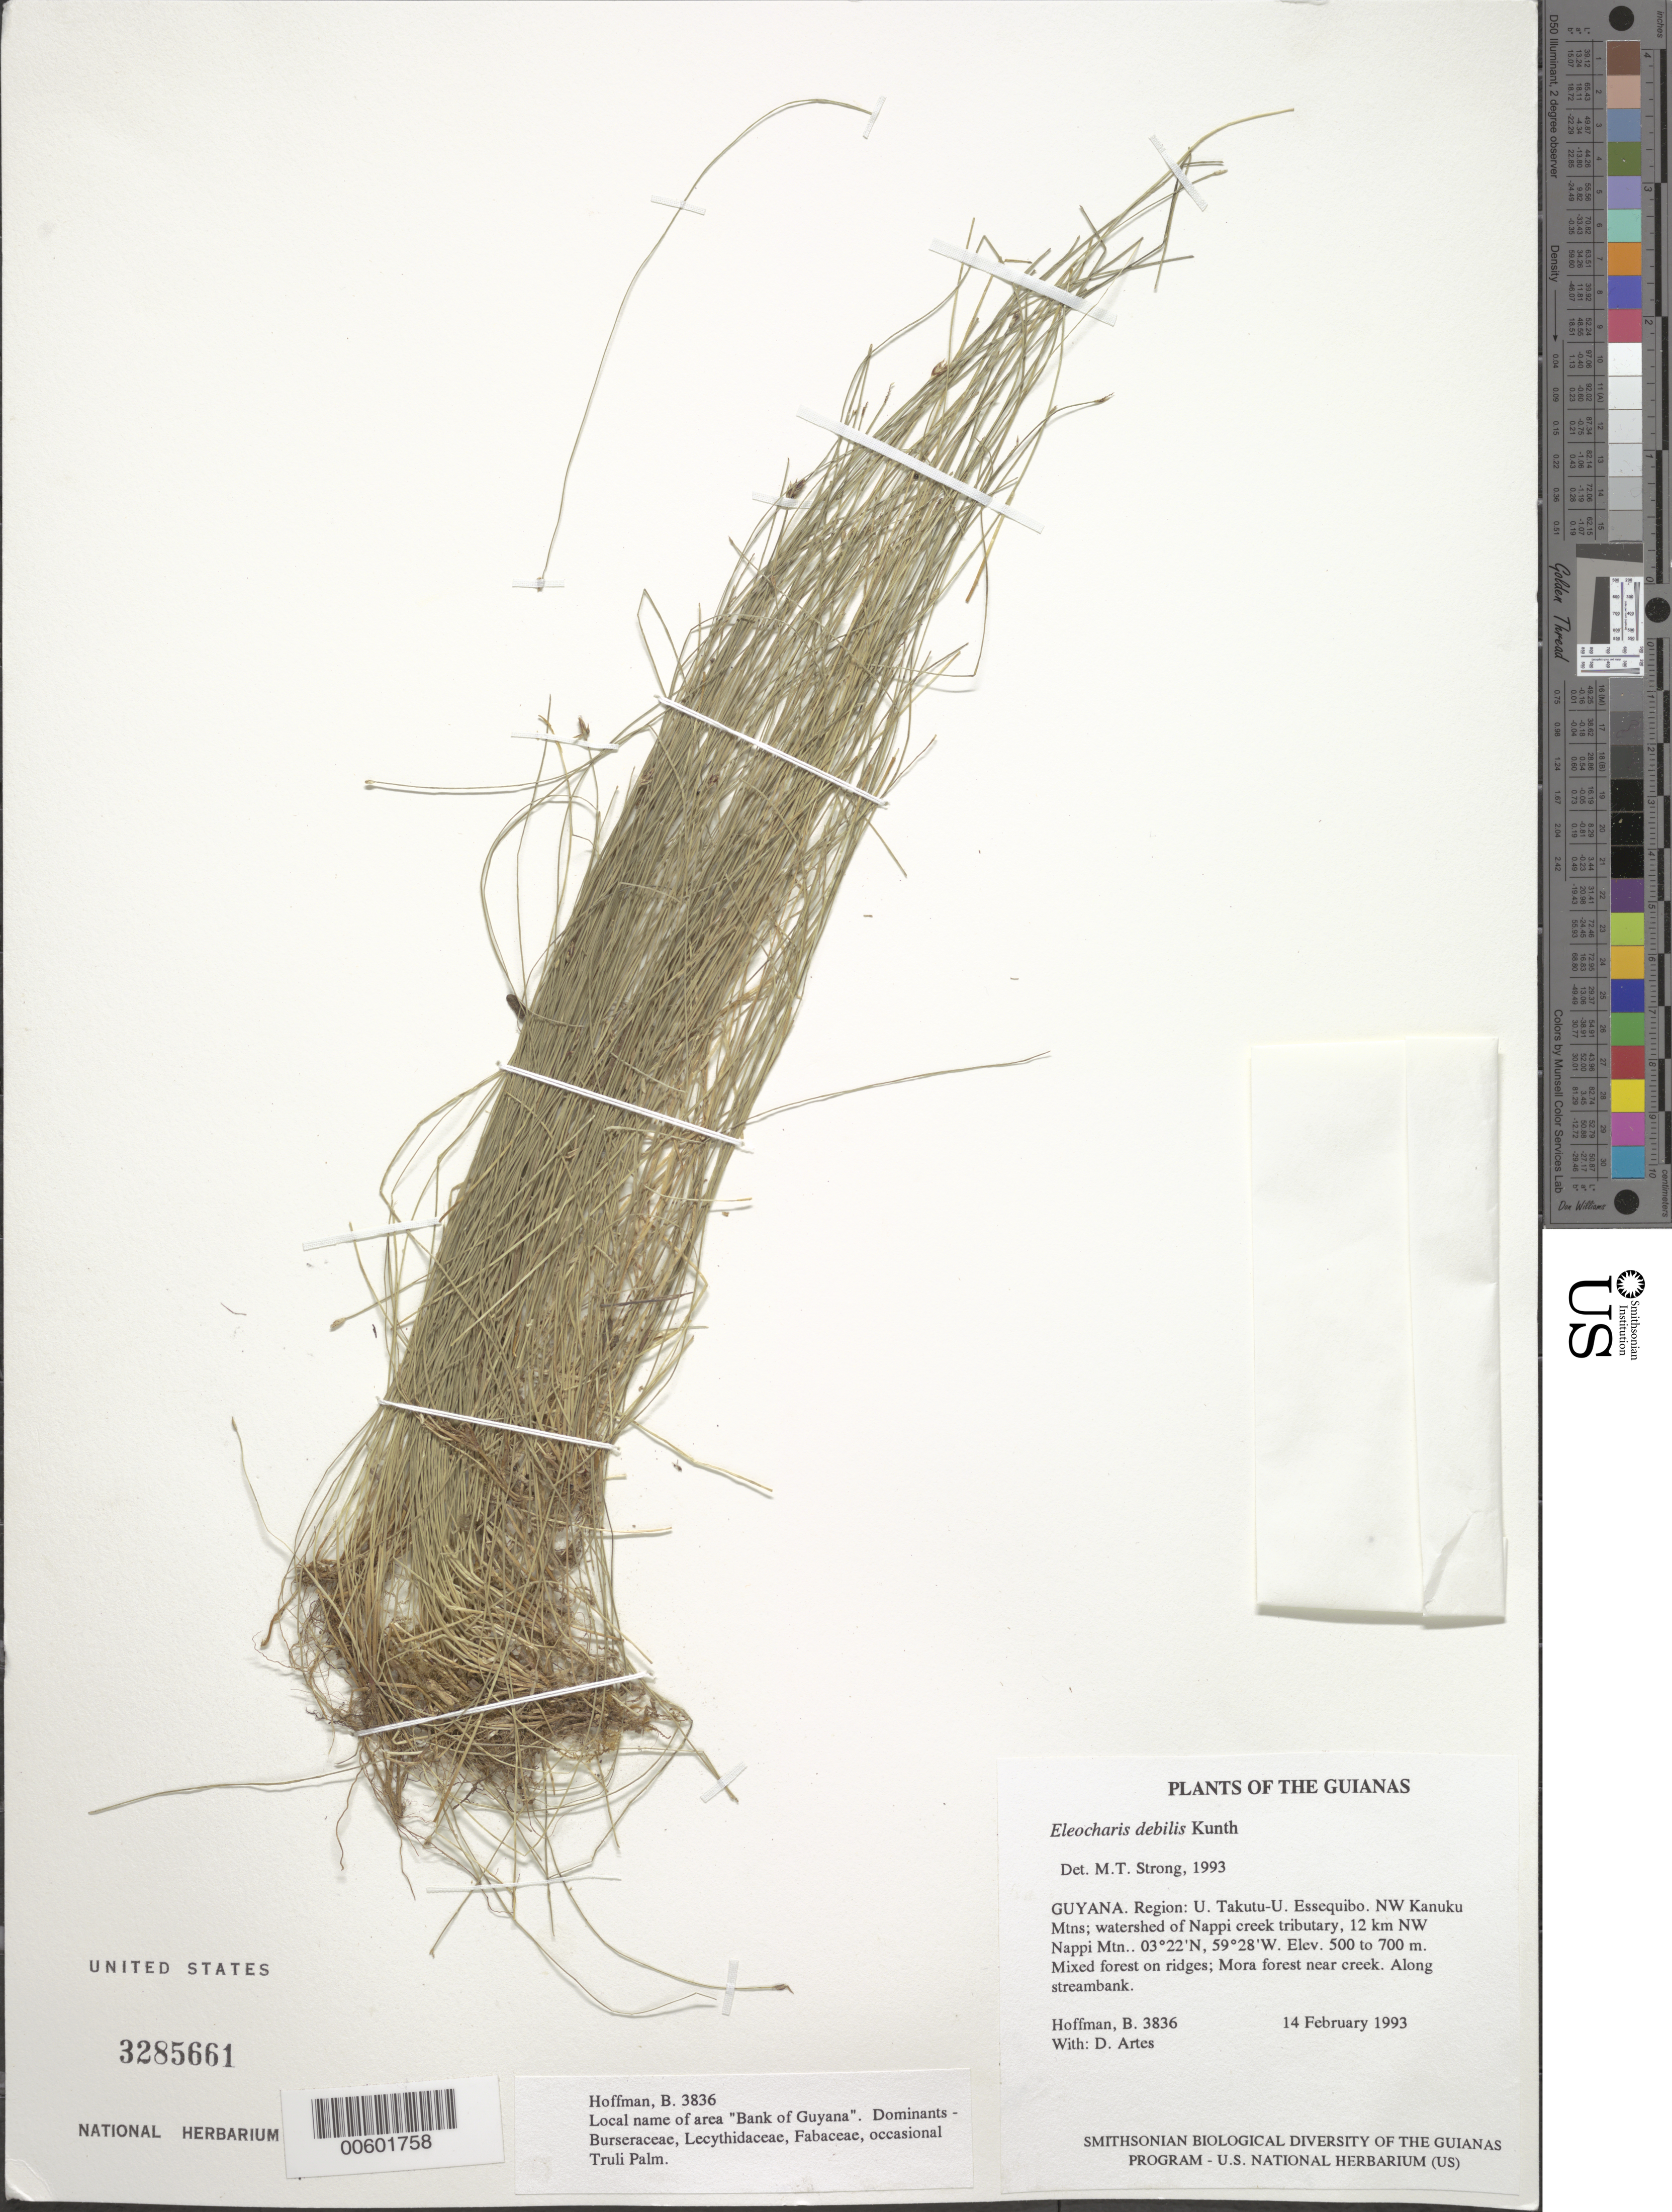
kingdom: Plantae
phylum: Tracheophyta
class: Liliopsida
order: Poales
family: Cyperaceae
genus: Eleocharis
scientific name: Eleocharis debilis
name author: Kunth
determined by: Strong, M. T., (US), Smithsonian Institution - National Museum of Natural History (UNITED STATES)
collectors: B. Hoffman & D. Artes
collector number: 3836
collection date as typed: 14 February 1993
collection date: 1993-02-14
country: Guyana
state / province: U. Takutu-U. Essequibo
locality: NW Kanuku Mountains; watershed of Nappi creek tributary, 12 km NE of Nappi Mountain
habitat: Mixed forest on ridges; Mora forest near creek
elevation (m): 500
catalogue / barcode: US 3285661